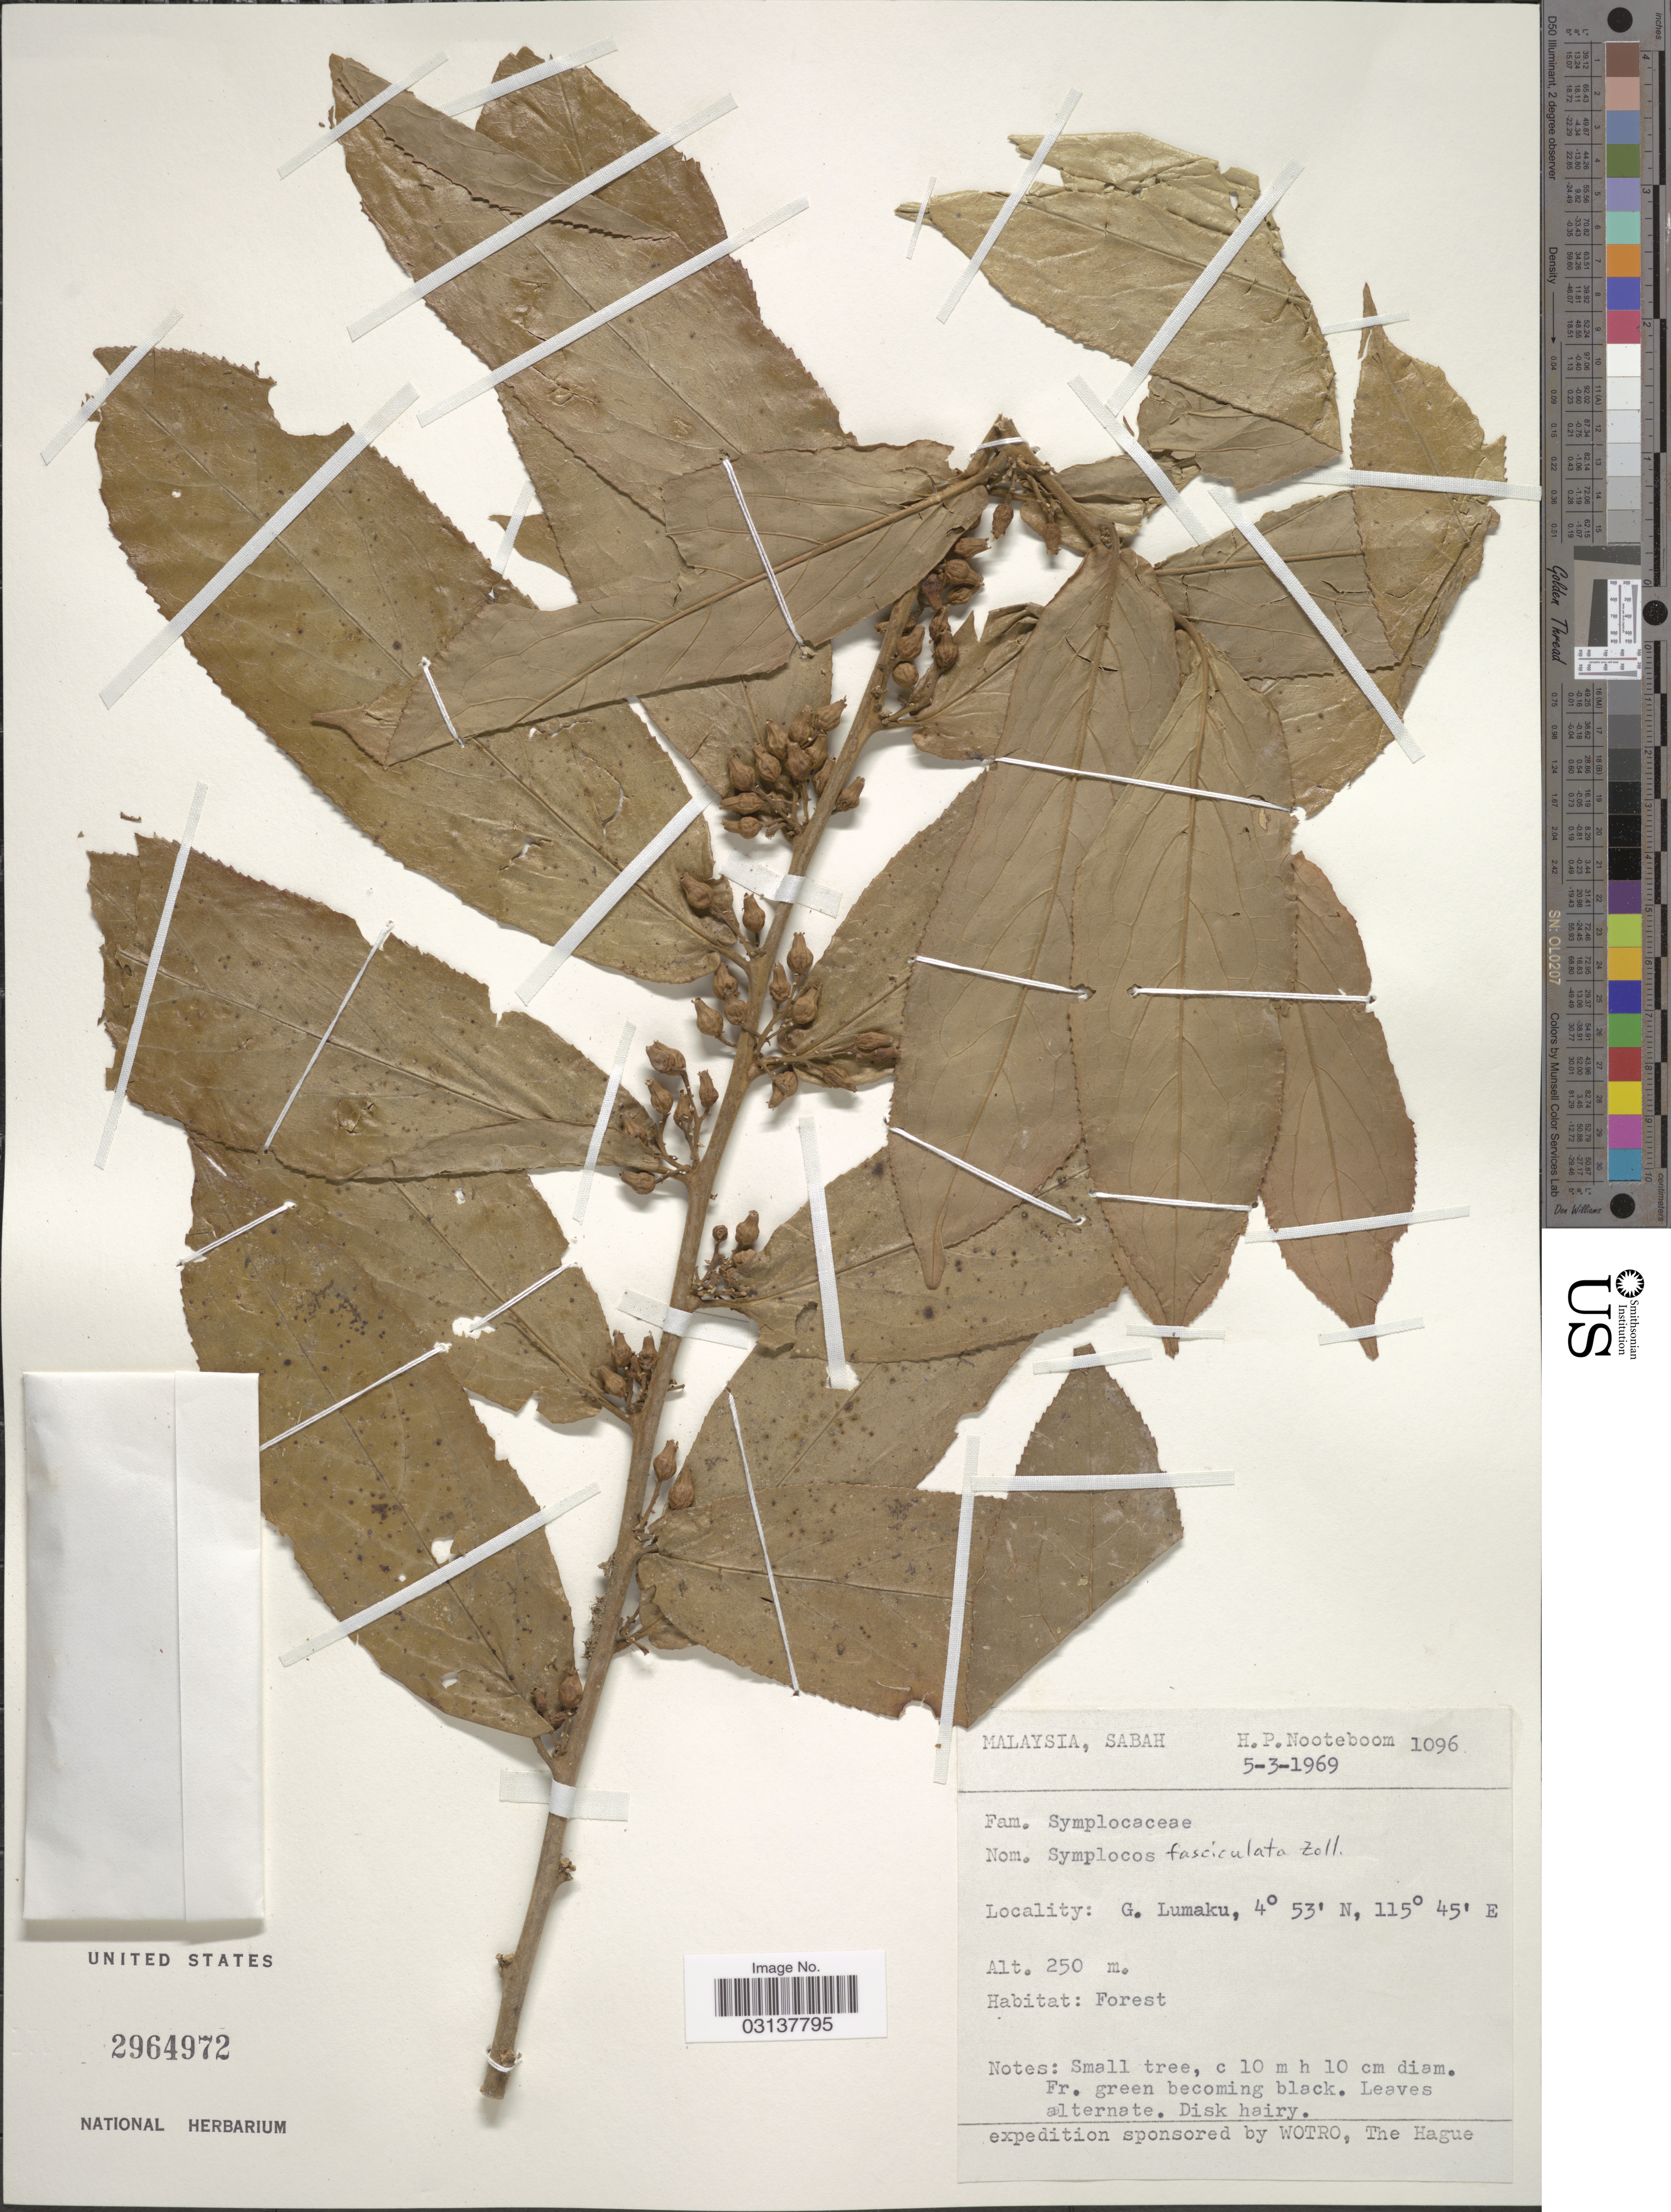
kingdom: Plantae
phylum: Tracheophyta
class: Magnoliopsida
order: Ericales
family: Symplocaceae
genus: Symplocos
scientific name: Symplocos fasciculata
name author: Zoll.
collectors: H. P. Nooteboom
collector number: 1096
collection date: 1969-03-05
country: Malaysia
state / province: Sabah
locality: G. Lumaku.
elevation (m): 250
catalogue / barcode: US 2964972